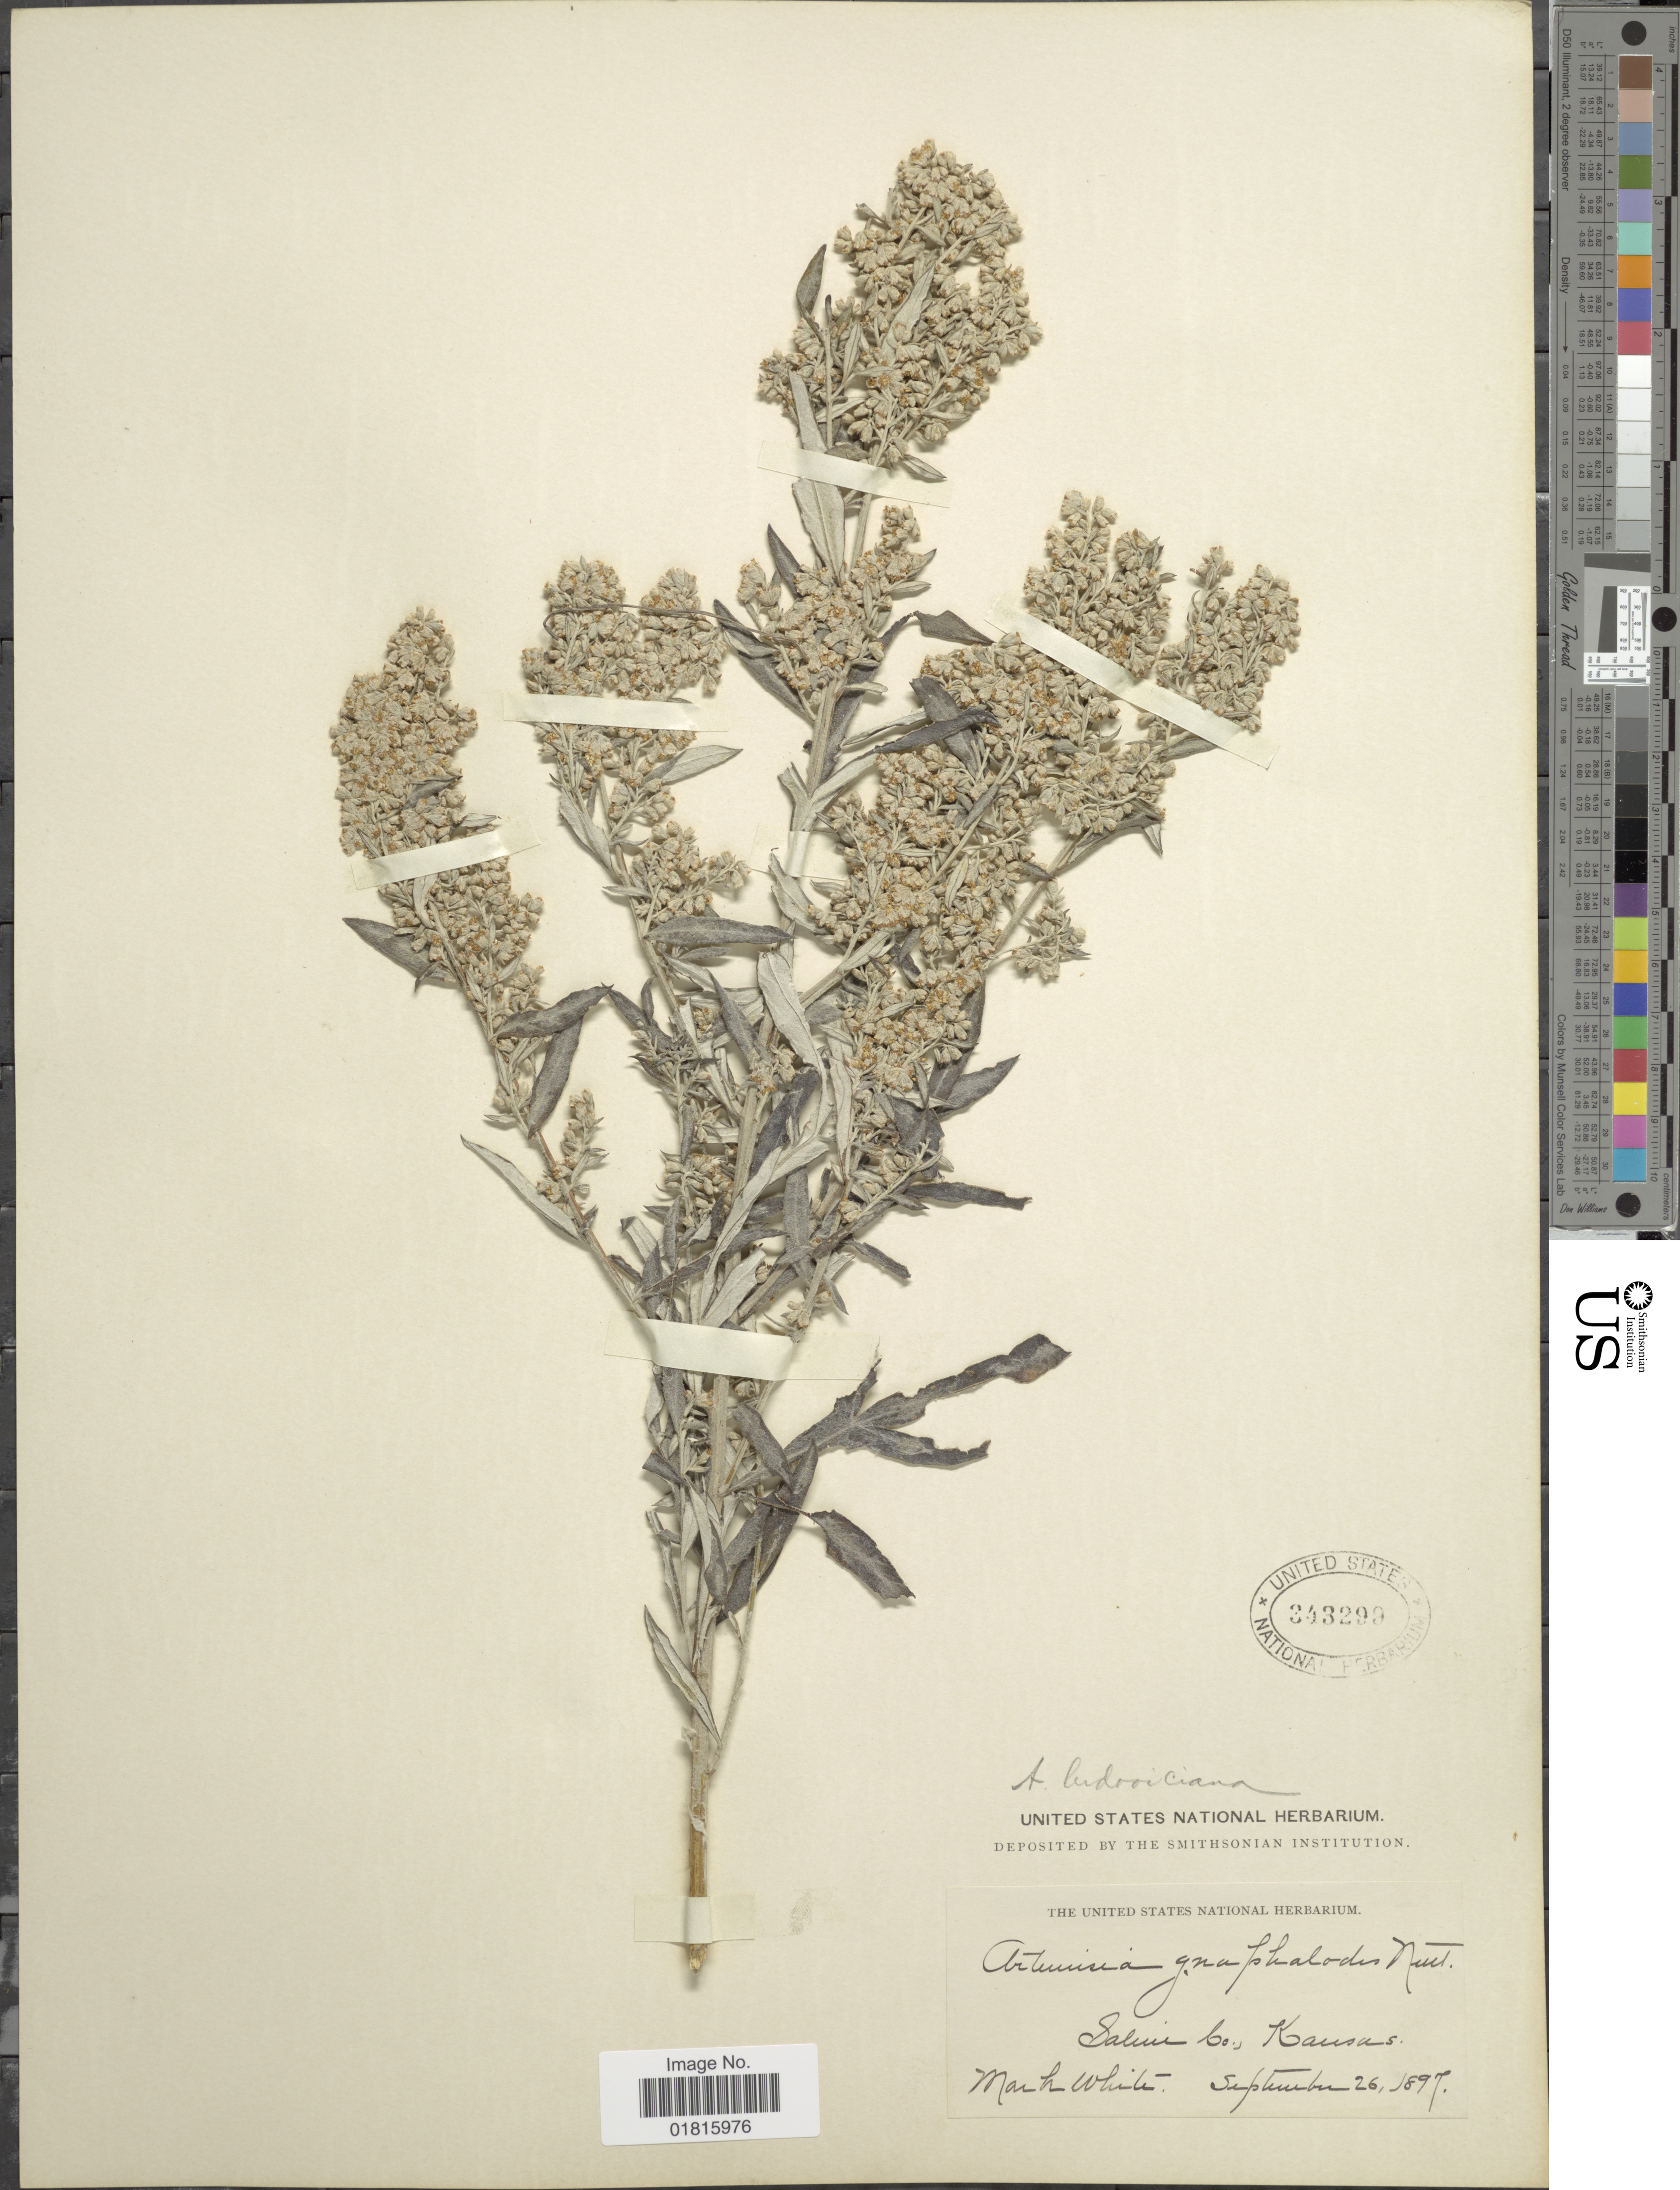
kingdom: Plantae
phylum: Tracheophyta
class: Magnoliopsida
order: Asterales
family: Asteraceae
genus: Artemisia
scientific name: Artemisia ludoviciana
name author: Nutt.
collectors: M. White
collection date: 1897-09-26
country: United States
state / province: Kansas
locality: Saline Co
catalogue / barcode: US 343290